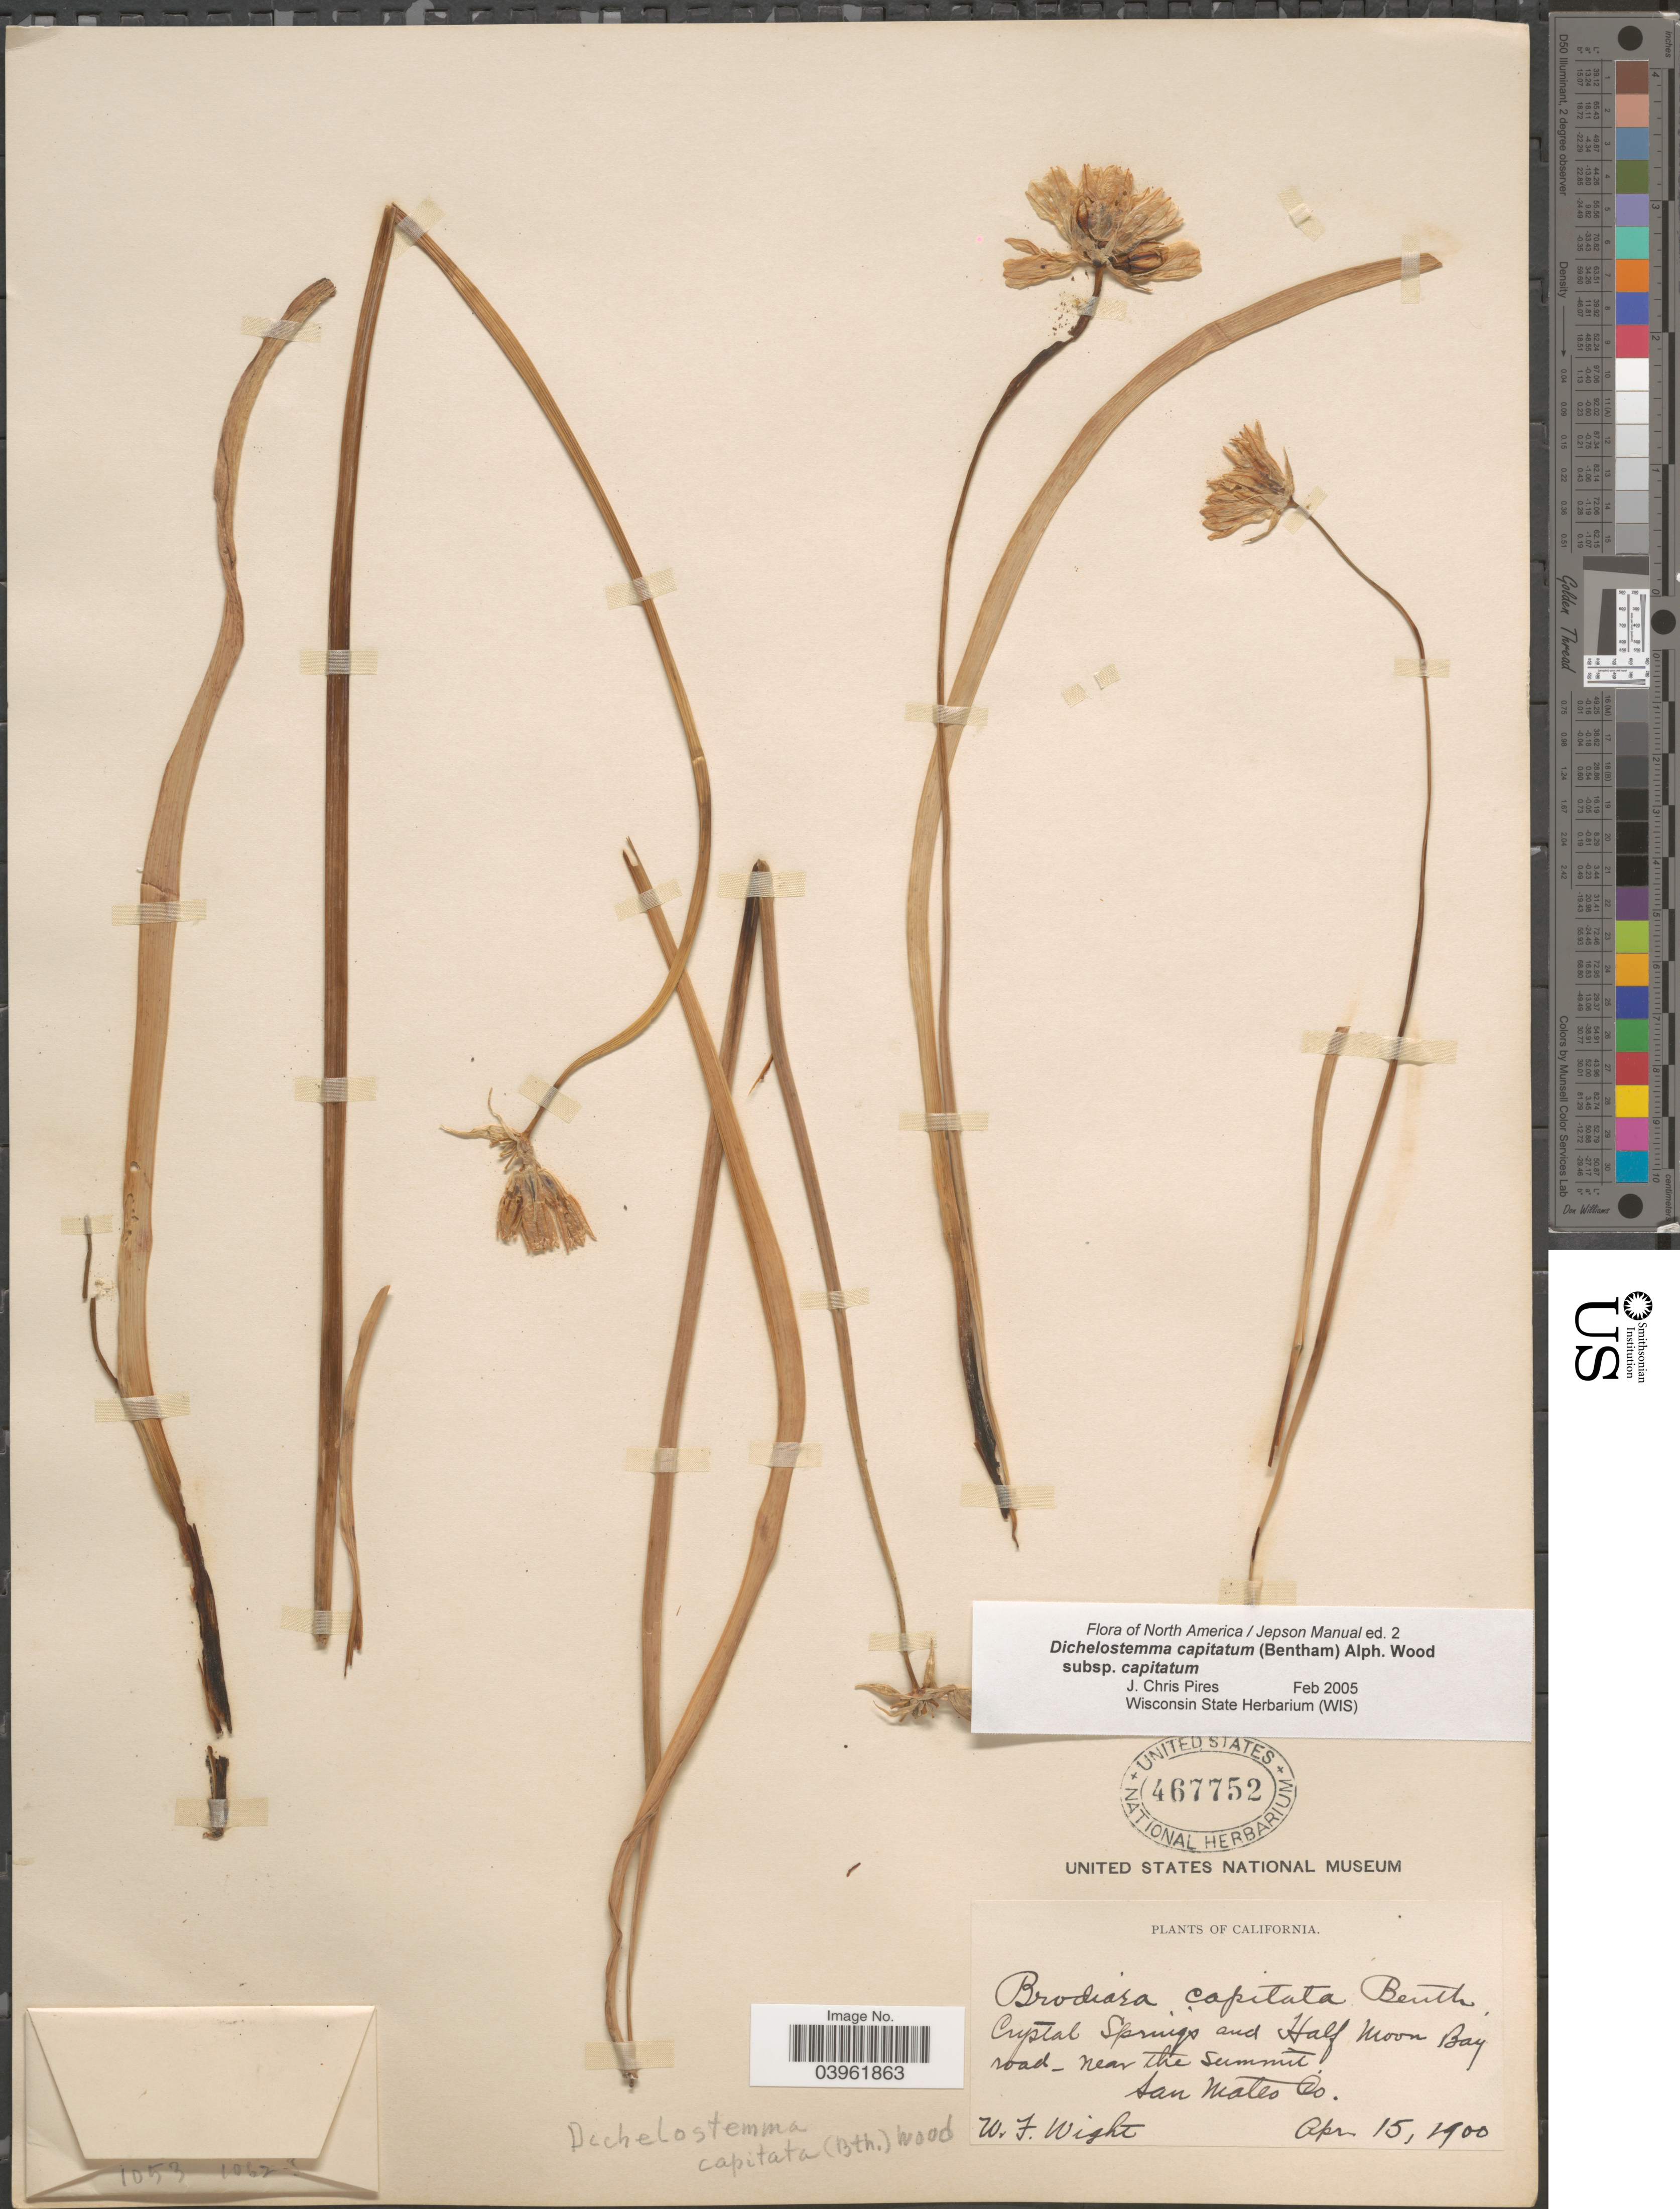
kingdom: Plantae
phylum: Tracheophyta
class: Liliopsida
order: Asparagales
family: Asparagaceae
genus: Dichelostemma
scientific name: Dichelostemma capitatum subsp. capitatum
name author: (Benth.) Alph. Wood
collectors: W. Wight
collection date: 1900-04-15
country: United States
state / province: California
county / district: San Mateo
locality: Crystal Springs and Half Moon Bay road - near the summit. San Mateo Co.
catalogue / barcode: US 467752